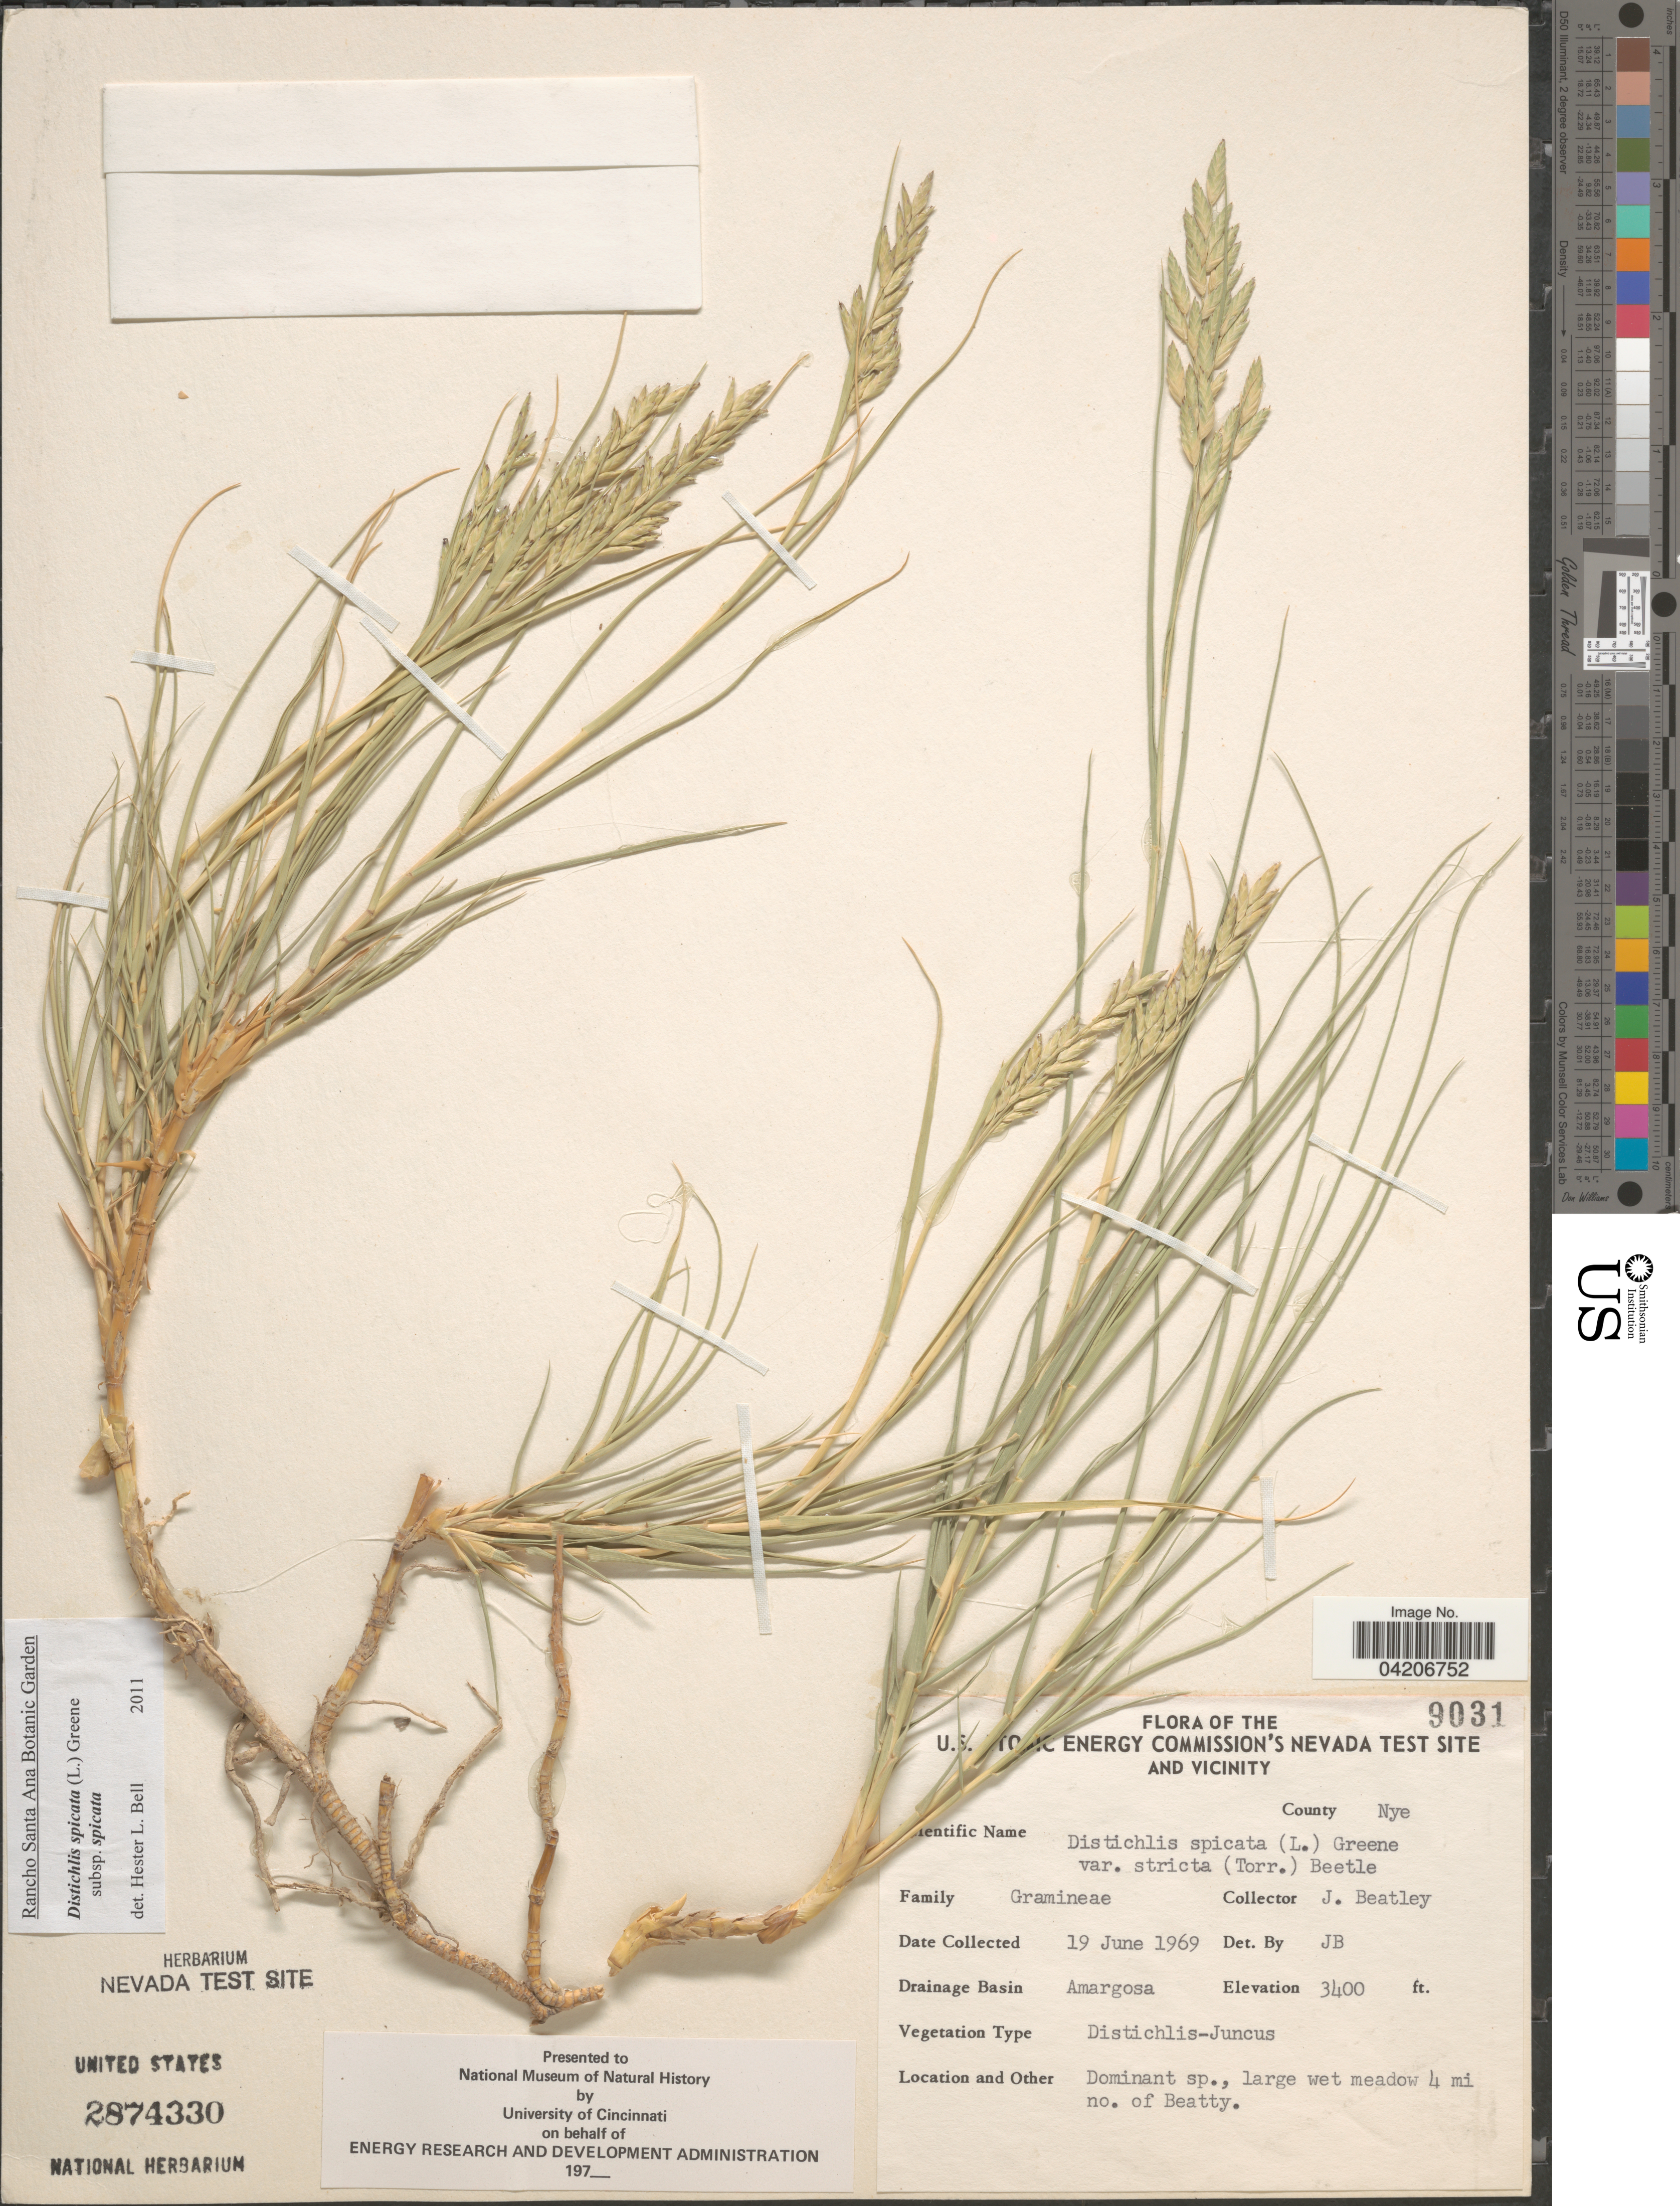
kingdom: Plantae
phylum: Tracheophyta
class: Liliopsida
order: Poales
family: Poaceae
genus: Distichlis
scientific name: Distichlis spicata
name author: (L.) Greene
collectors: J. C. Beatley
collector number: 9031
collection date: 1969-06-19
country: United States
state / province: Nevada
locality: U.S.A Energy Commission's Nevada test site and vicinity. County Nye. Drainage Basin Amarogas. Dominant sp., large wet meadow 4 mi no. of Beatty.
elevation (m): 1036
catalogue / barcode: US 2874330